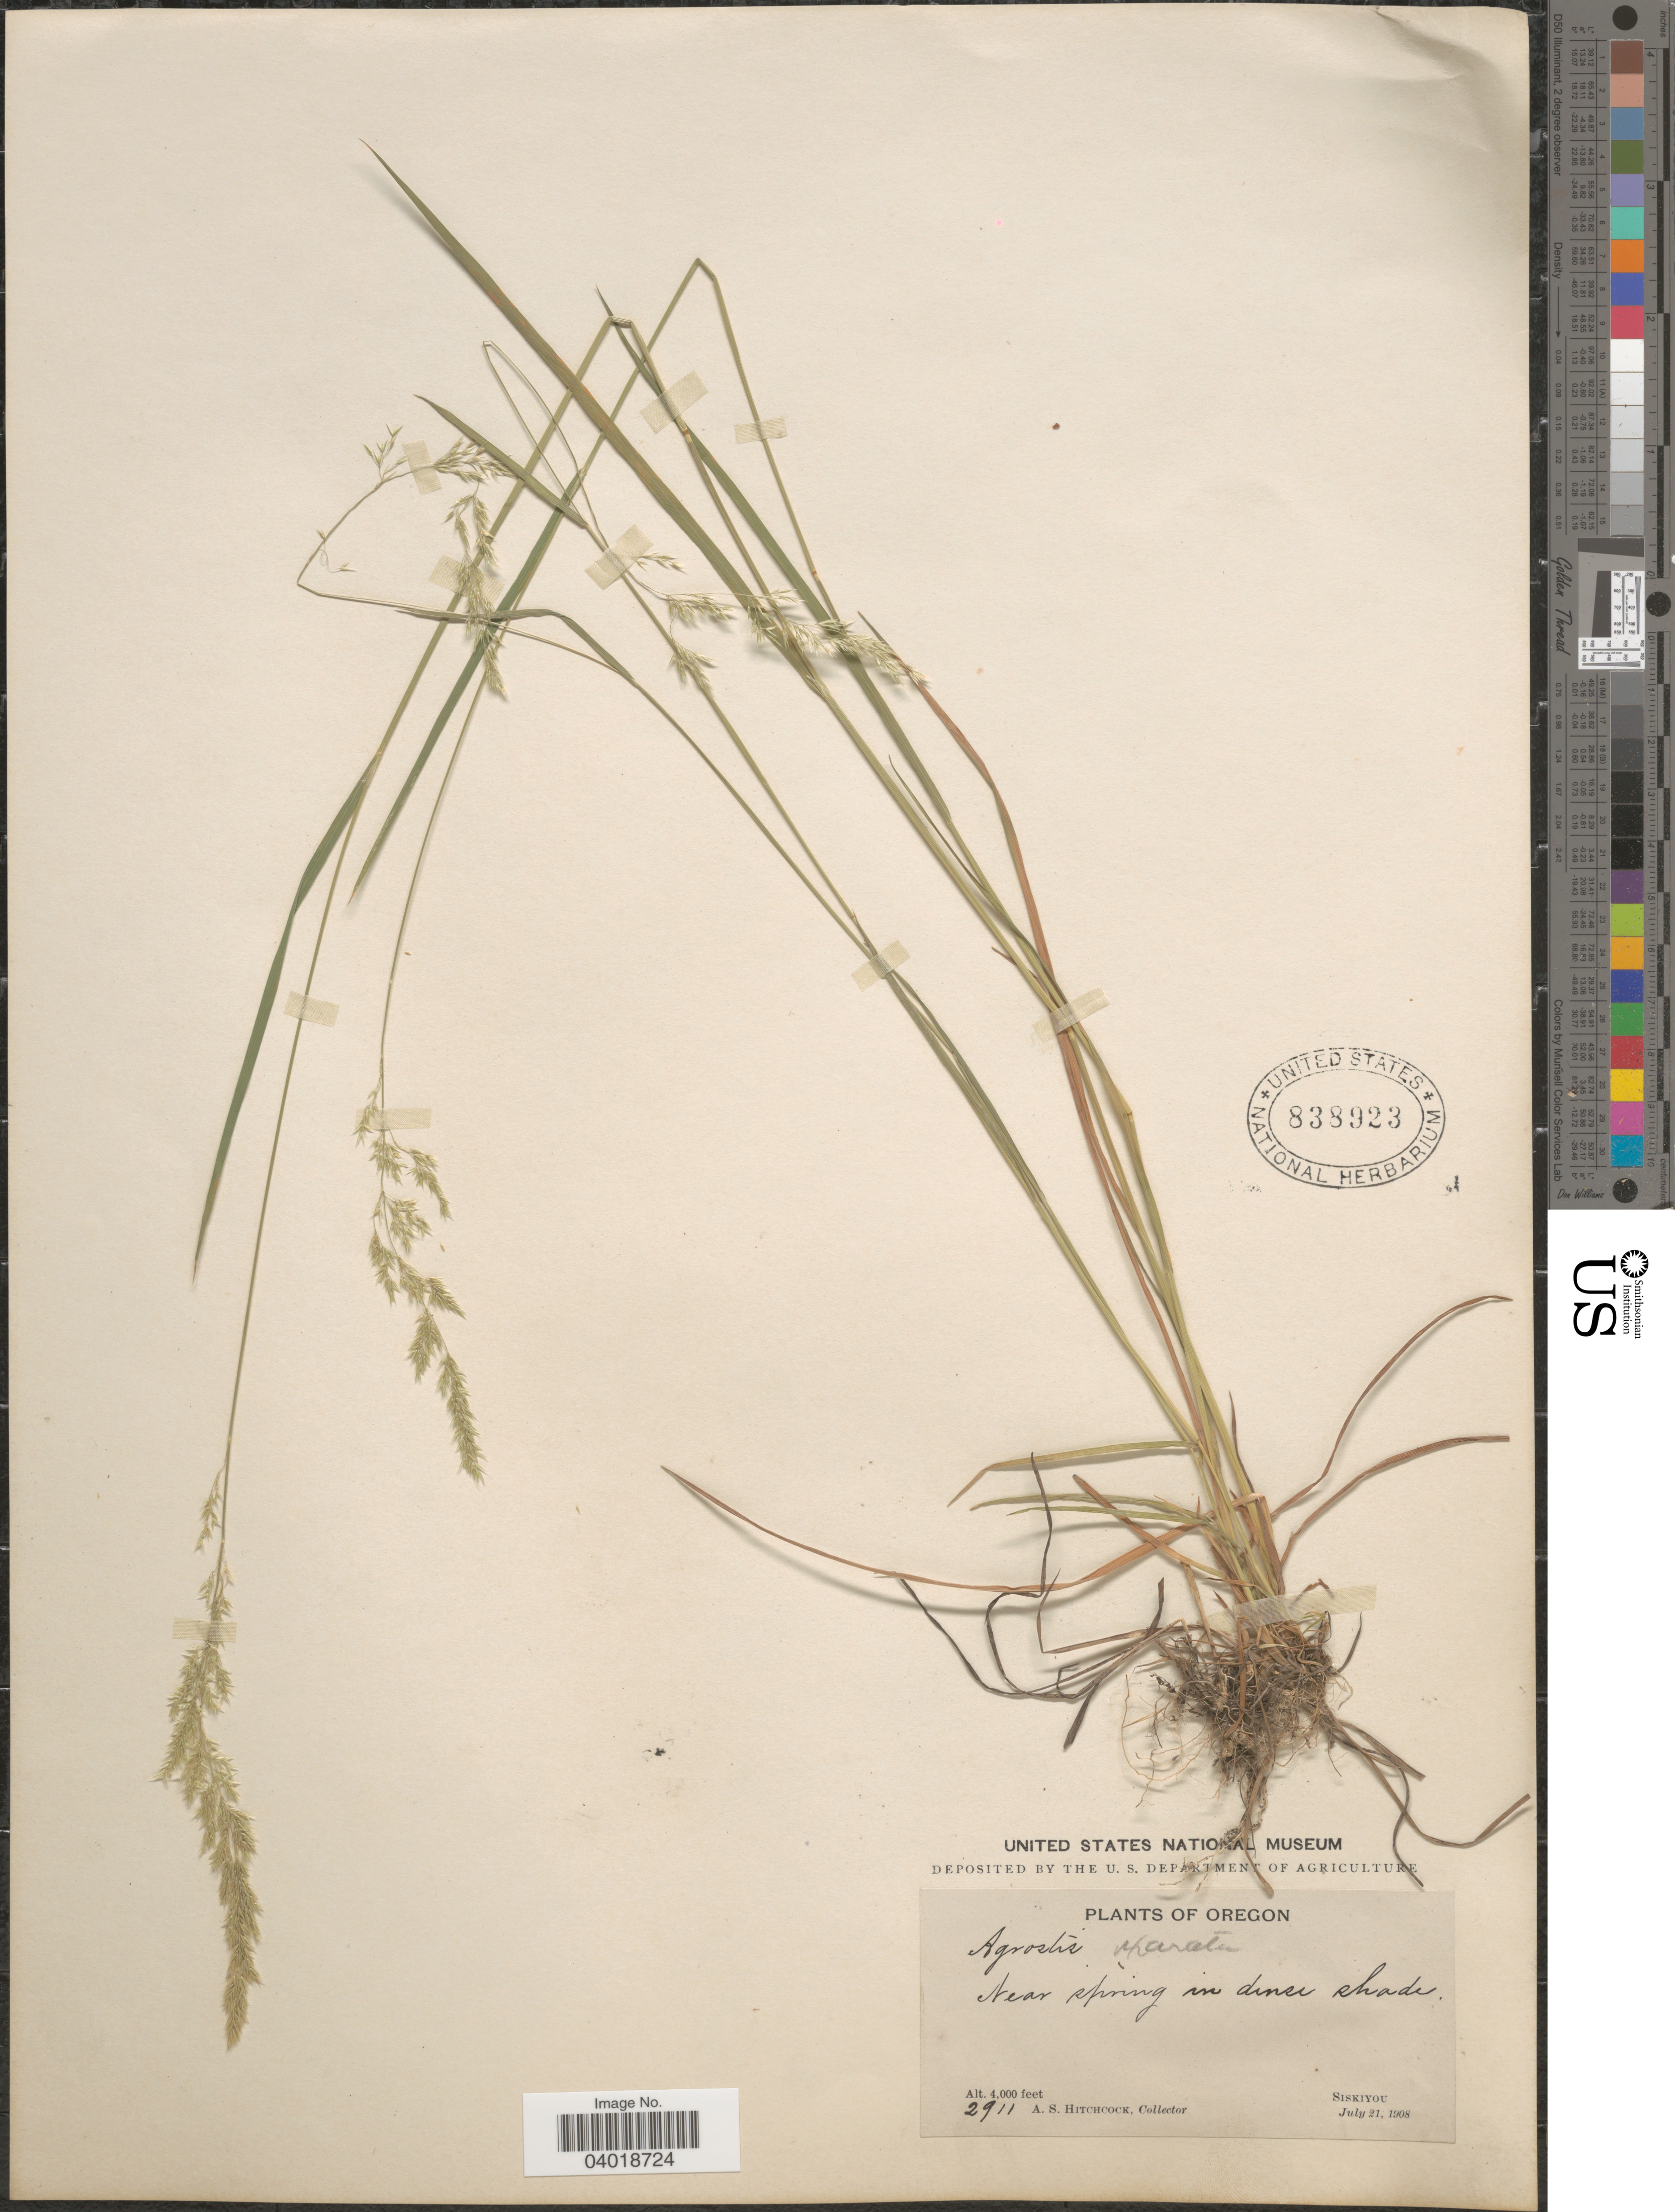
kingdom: Plantae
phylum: Tracheophyta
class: Liliopsida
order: Poales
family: Poaceae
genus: Agrostis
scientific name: Agrostis exarata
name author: Trin.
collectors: A. S. Hitchcock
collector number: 2911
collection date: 1908-07-21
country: United States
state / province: Oregon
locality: Near spring in dense shade. Siskiyou.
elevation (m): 1219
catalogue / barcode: US 838923